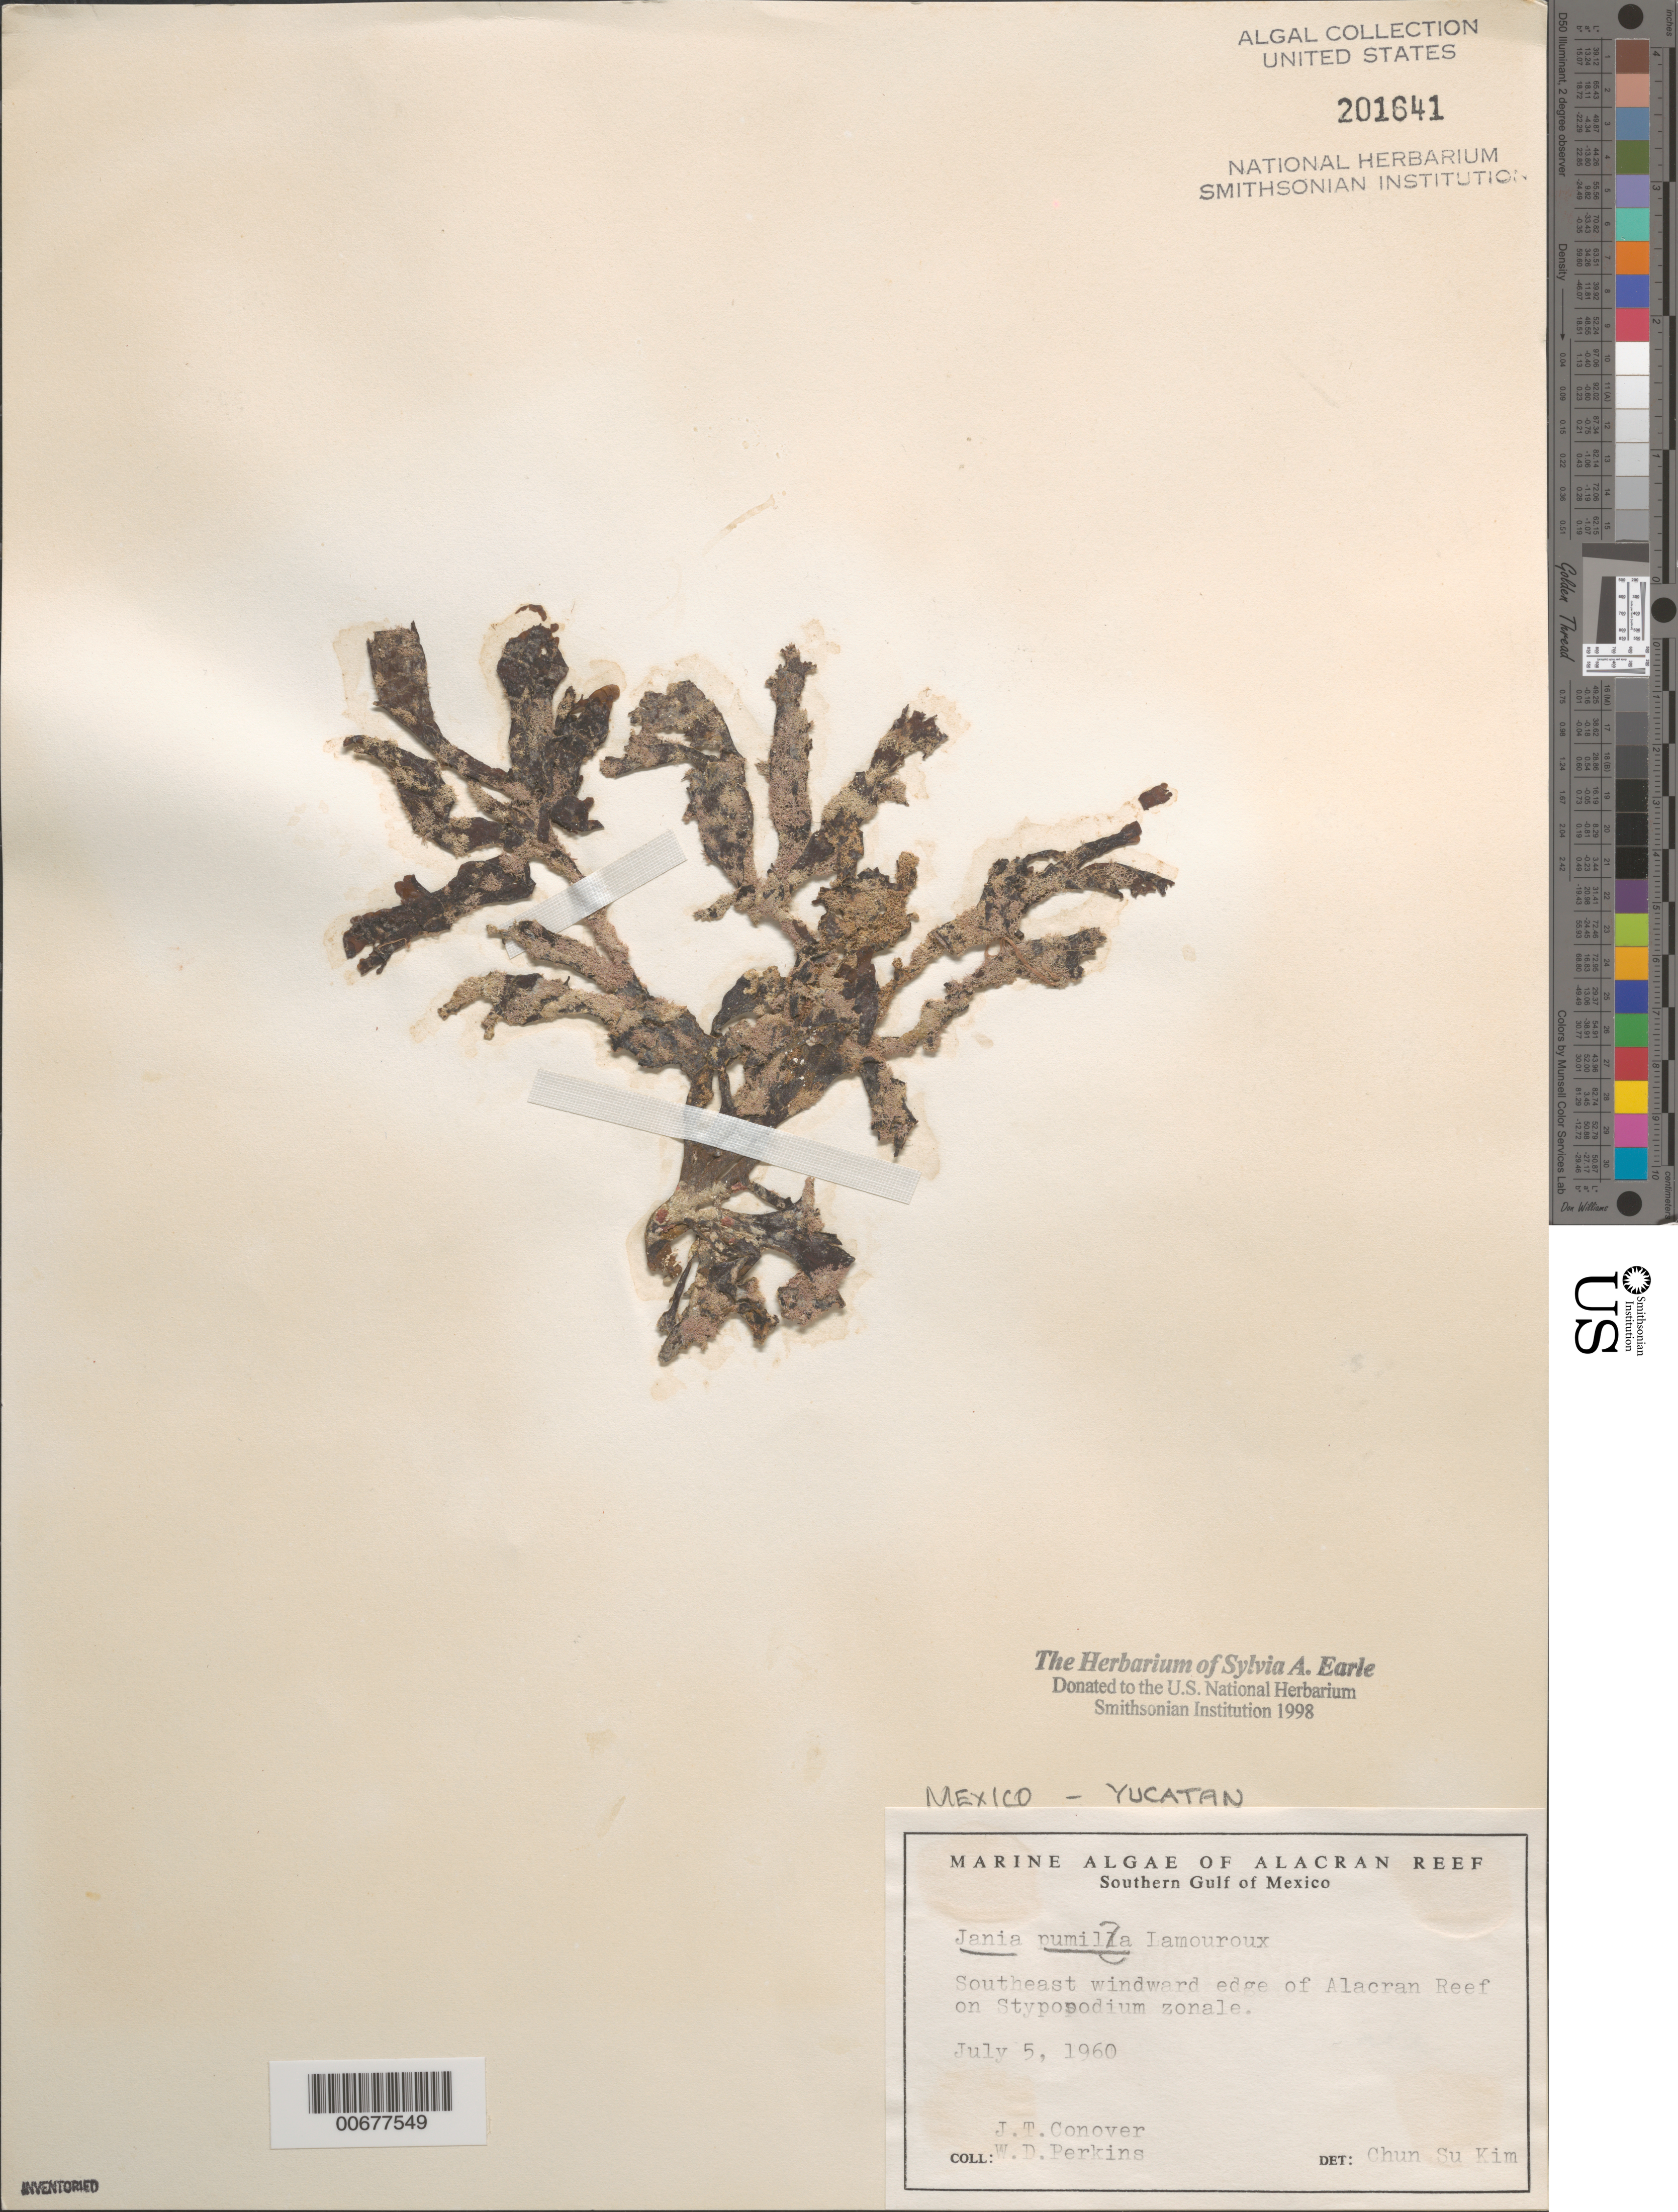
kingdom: Plantae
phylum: Rhodophyta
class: Florideophyceae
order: Corallinales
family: Corallinaceae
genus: Jania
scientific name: Jania pumila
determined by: Kim, Chun Su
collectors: J. T. Conover & W. D. Perkins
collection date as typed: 05 Jul 1960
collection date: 1960-07-05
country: Mexico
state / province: Yucatan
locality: Alacran Reef, southern Gulf of Mexico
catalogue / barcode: US 201641